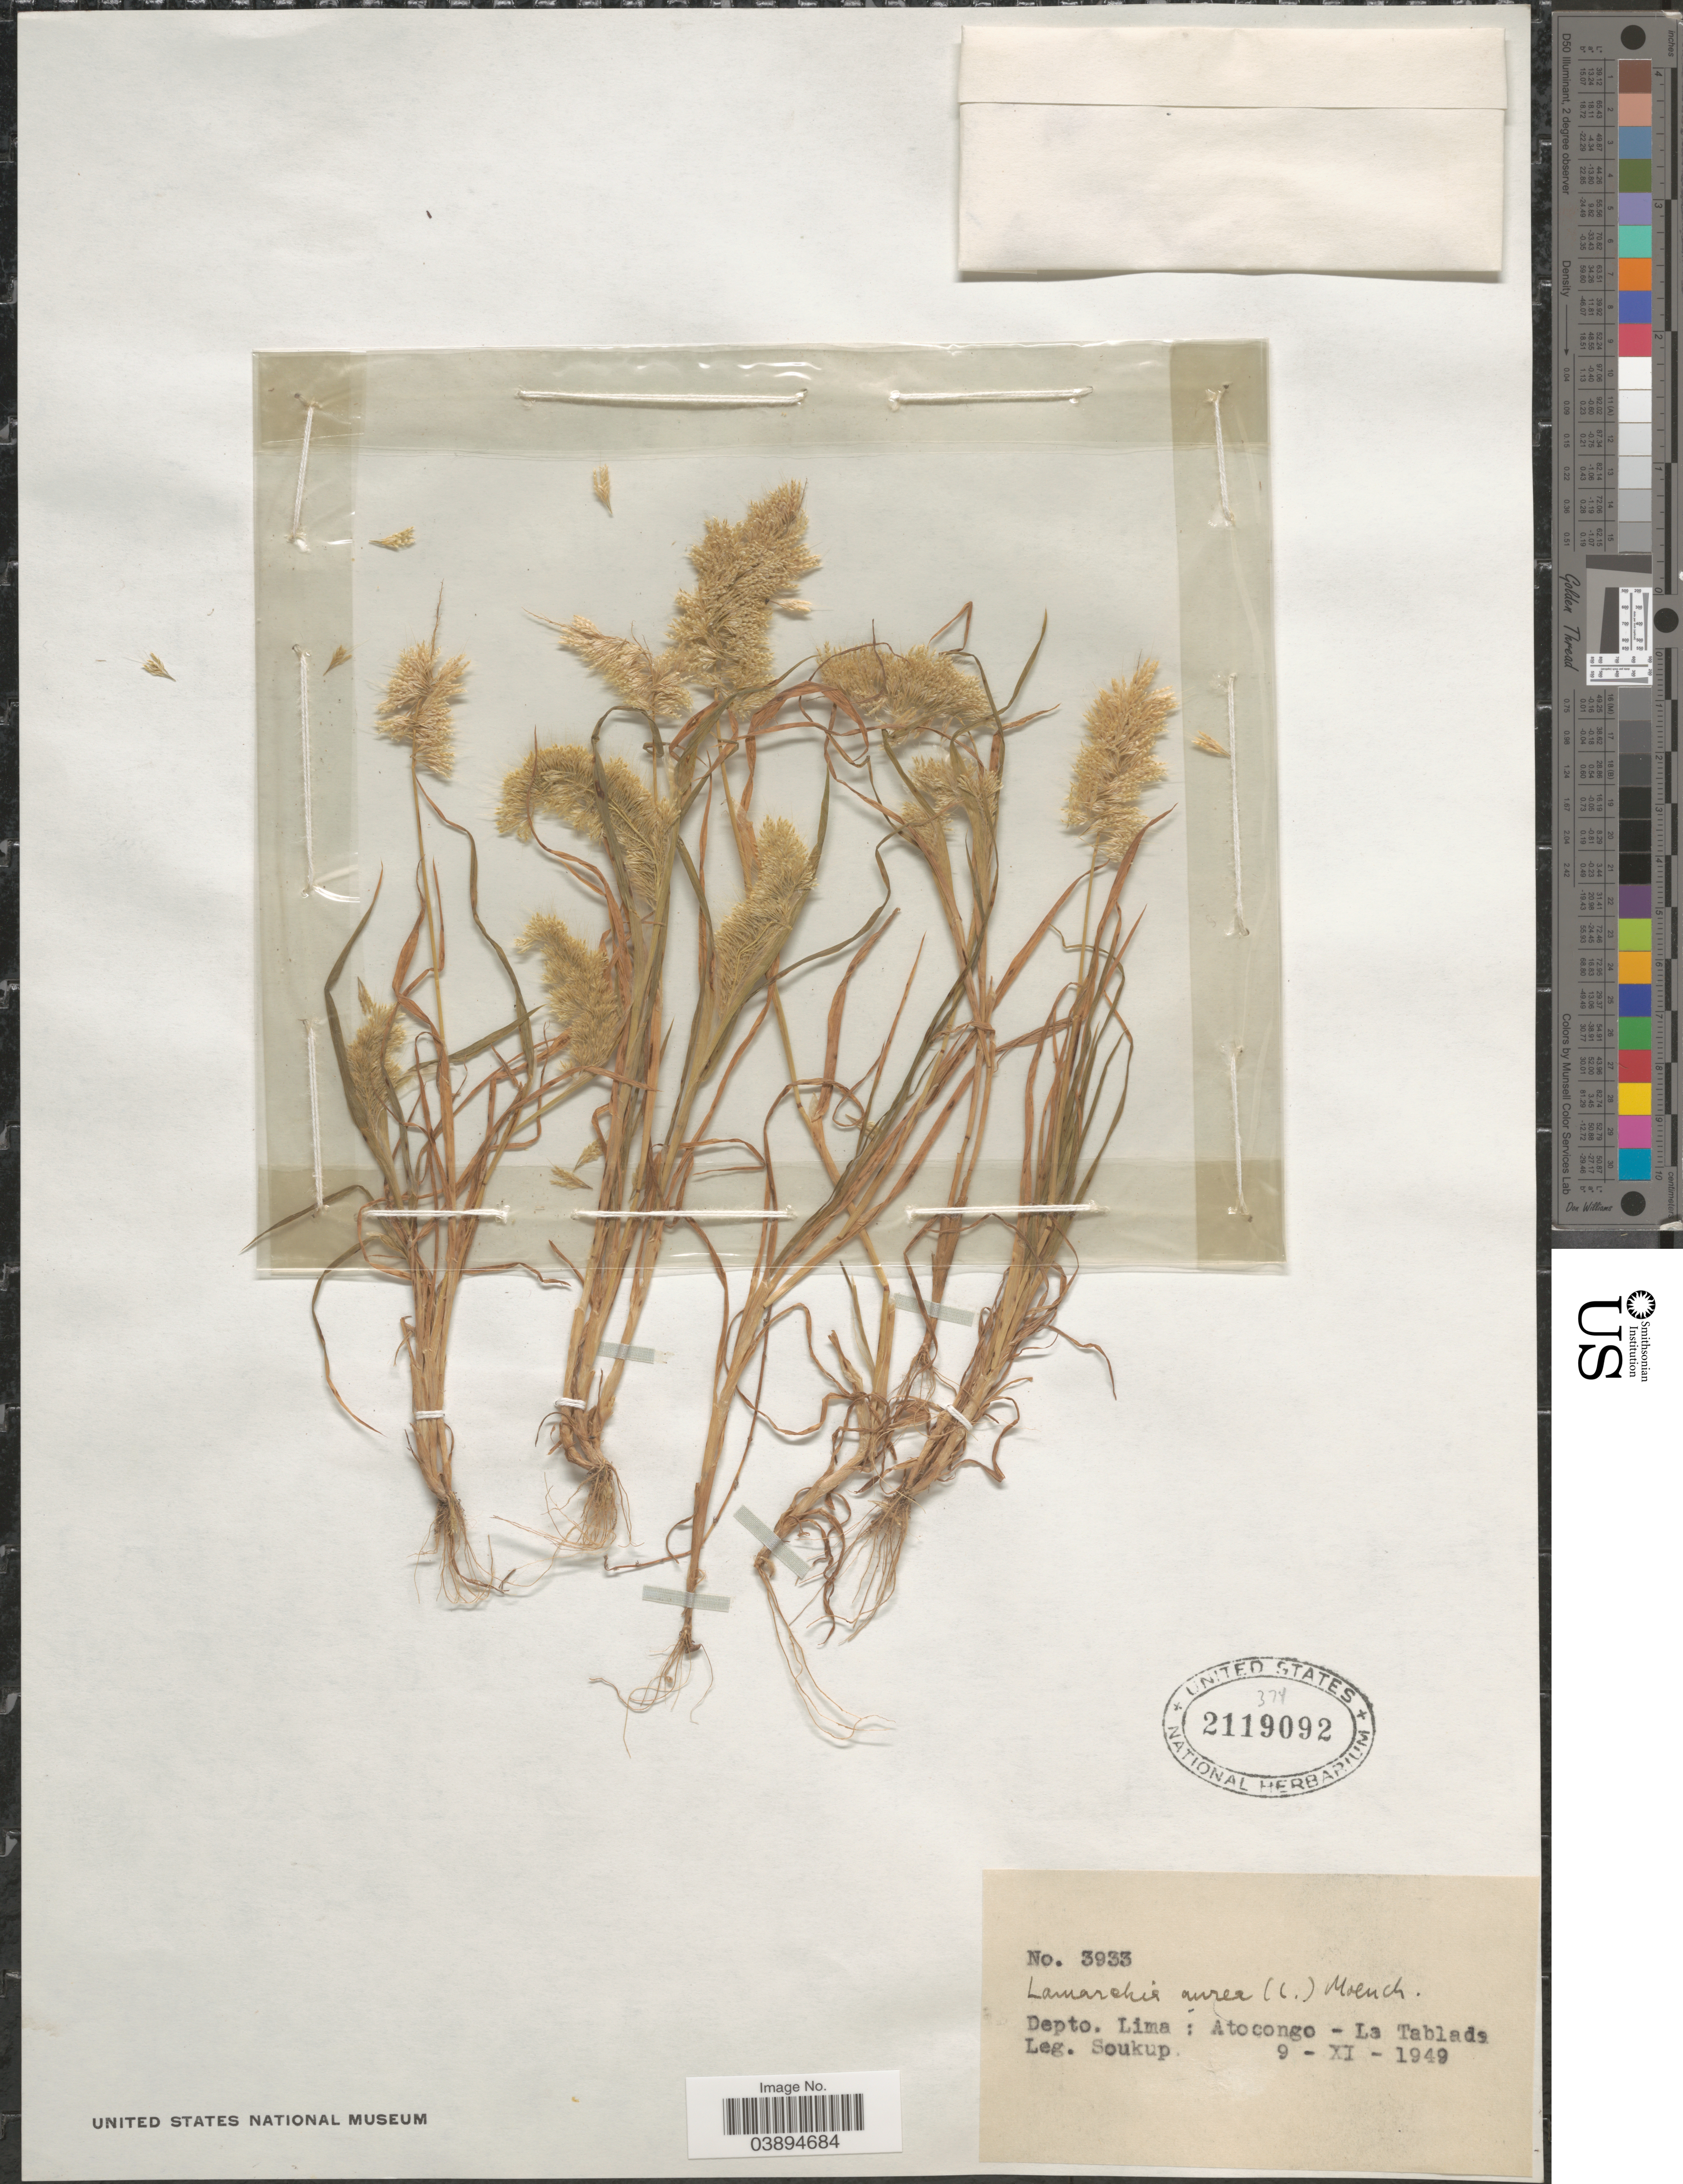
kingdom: Plantae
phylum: Tracheophyta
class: Liliopsida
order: Poales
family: Poaceae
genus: Lamarckia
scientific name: Lamarckia aurea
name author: (L.) Moench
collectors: -- Soukup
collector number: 3933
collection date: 1949-11-09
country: Peru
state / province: Lima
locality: Depto. Lima: Atocongo - La Tablada.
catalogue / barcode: US 2119092